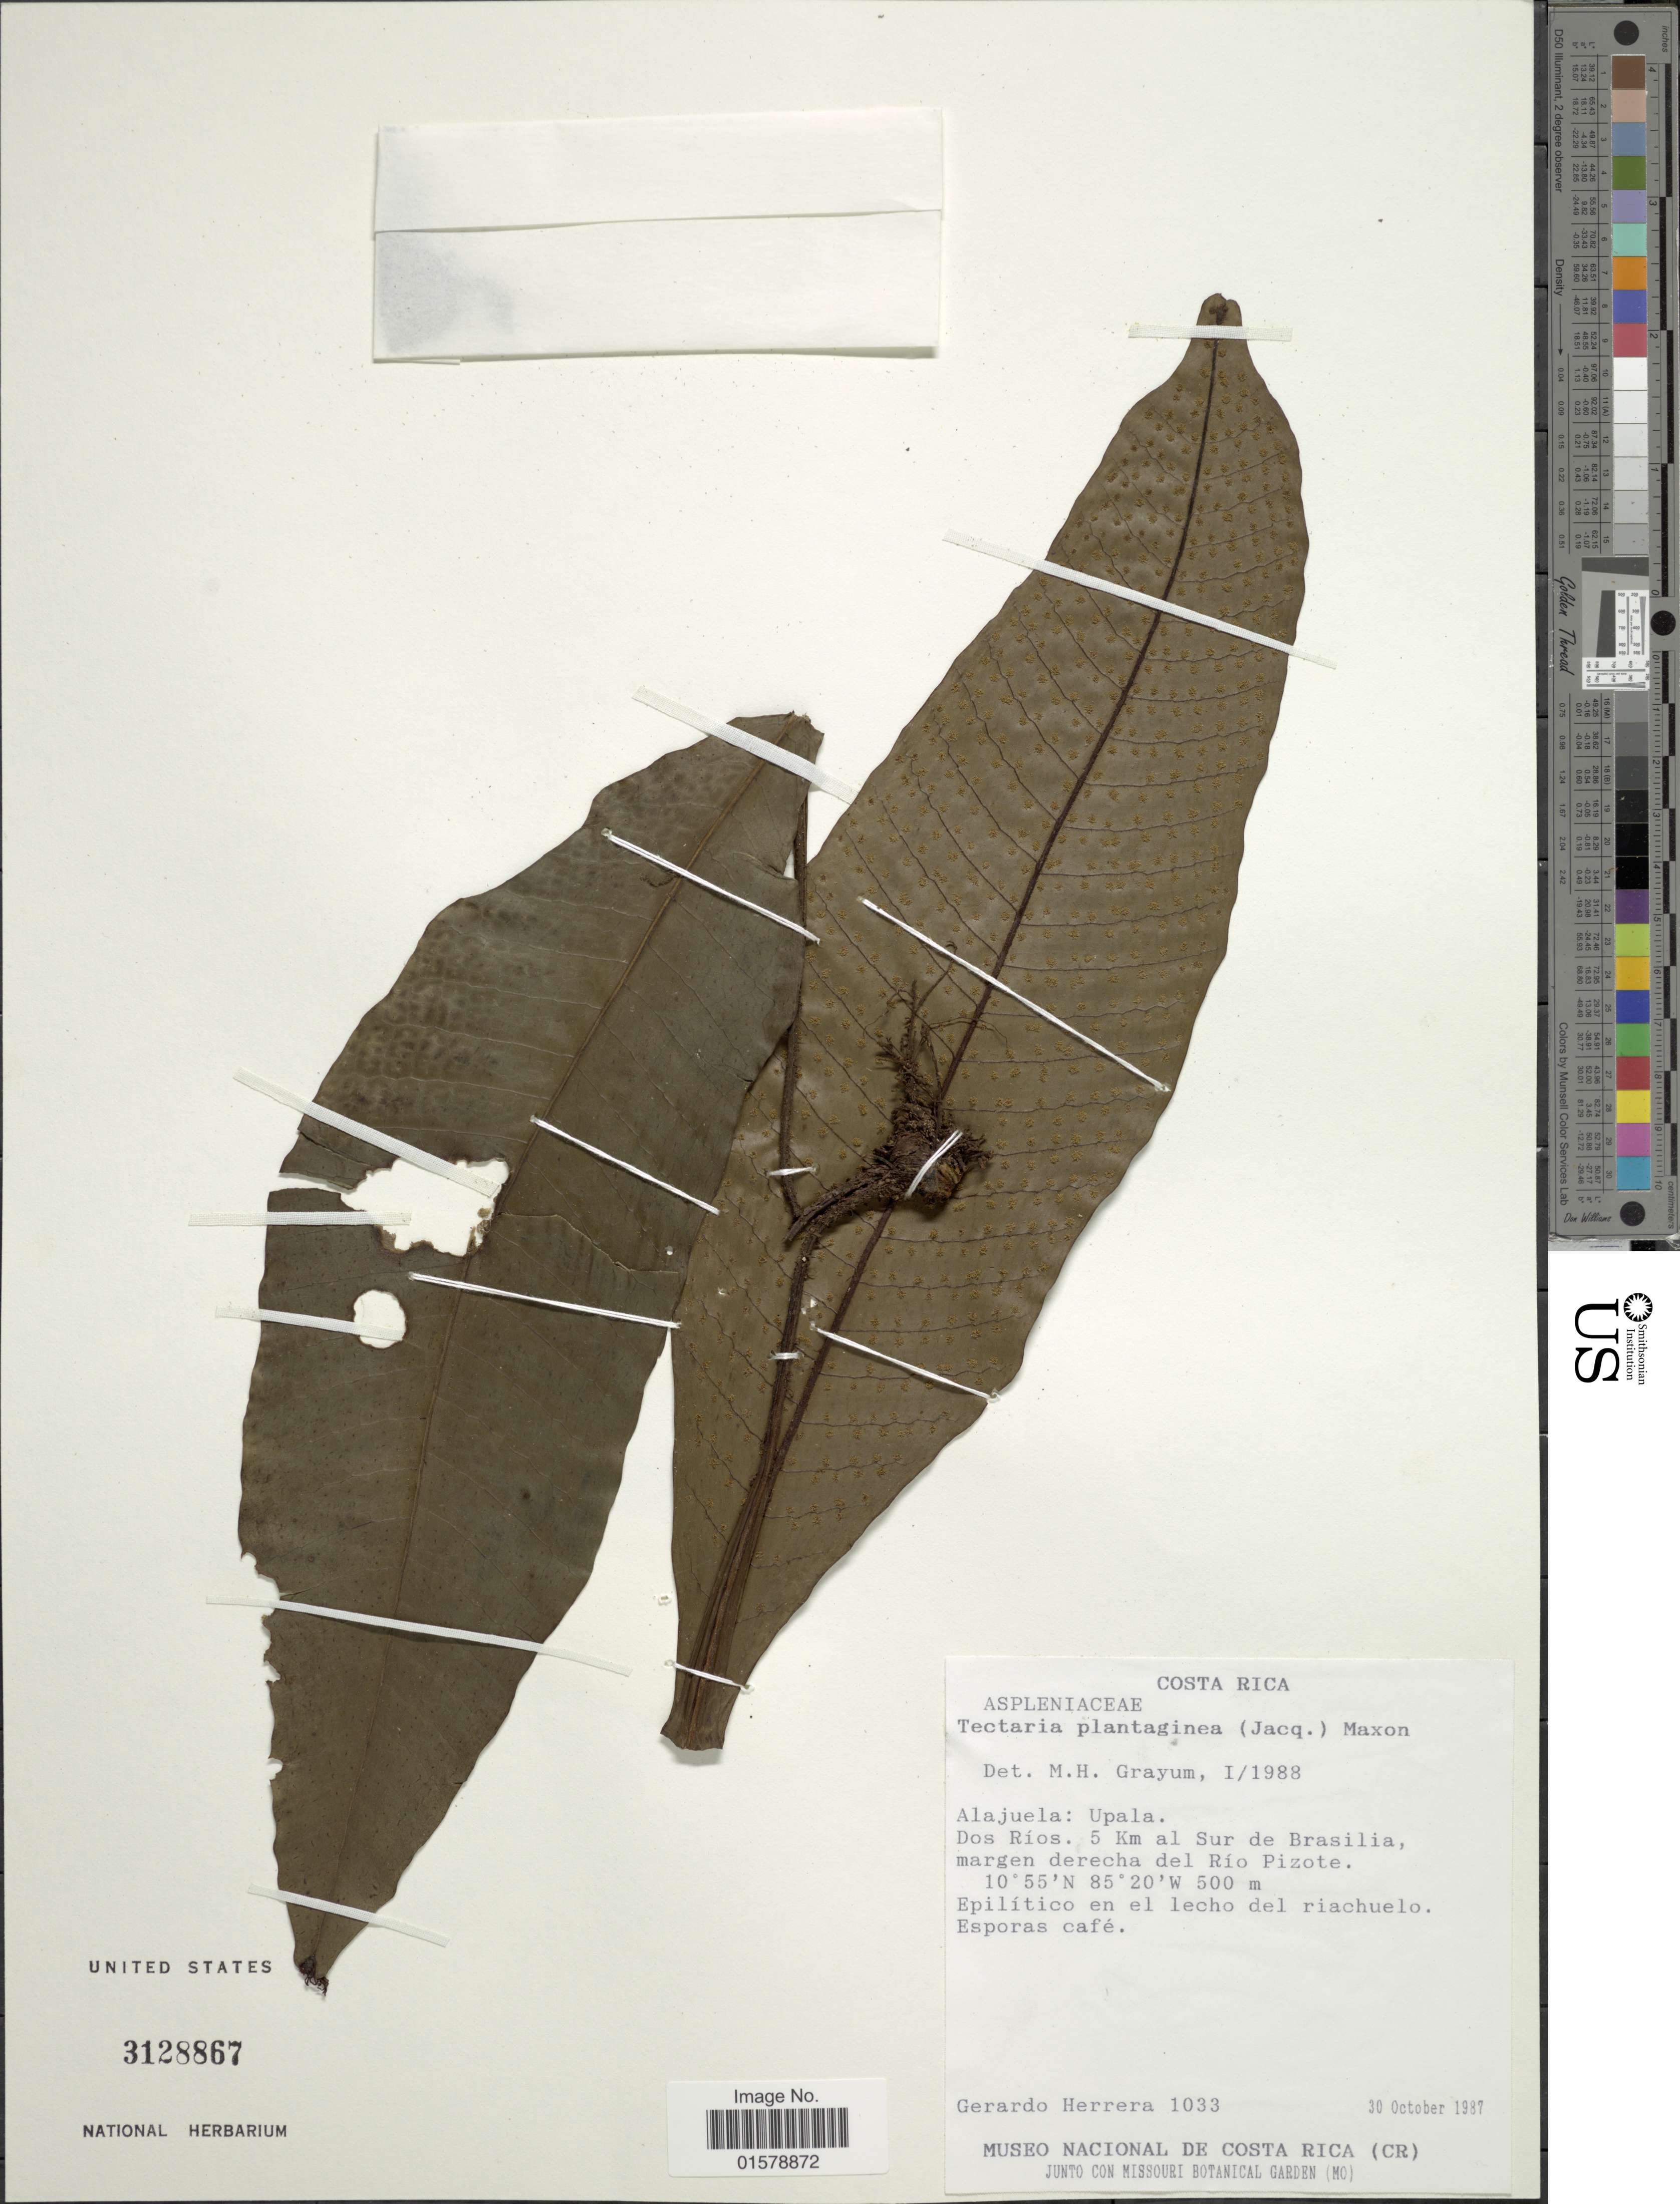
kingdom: Plantae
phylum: Tracheophyta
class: Polypodiopsida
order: Polypodiales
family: Tectariaceae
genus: Tectaria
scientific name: Tectaria plantaginea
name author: (Jacq.) Maxon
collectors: G. Herrera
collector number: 1033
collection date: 1987-10-30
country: Costa Rica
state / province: Alajuela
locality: Upala, Dos Rios, 5 km al Sur de Brasilia, margen derecha del Rio Pizote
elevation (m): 500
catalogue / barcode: US 3128867